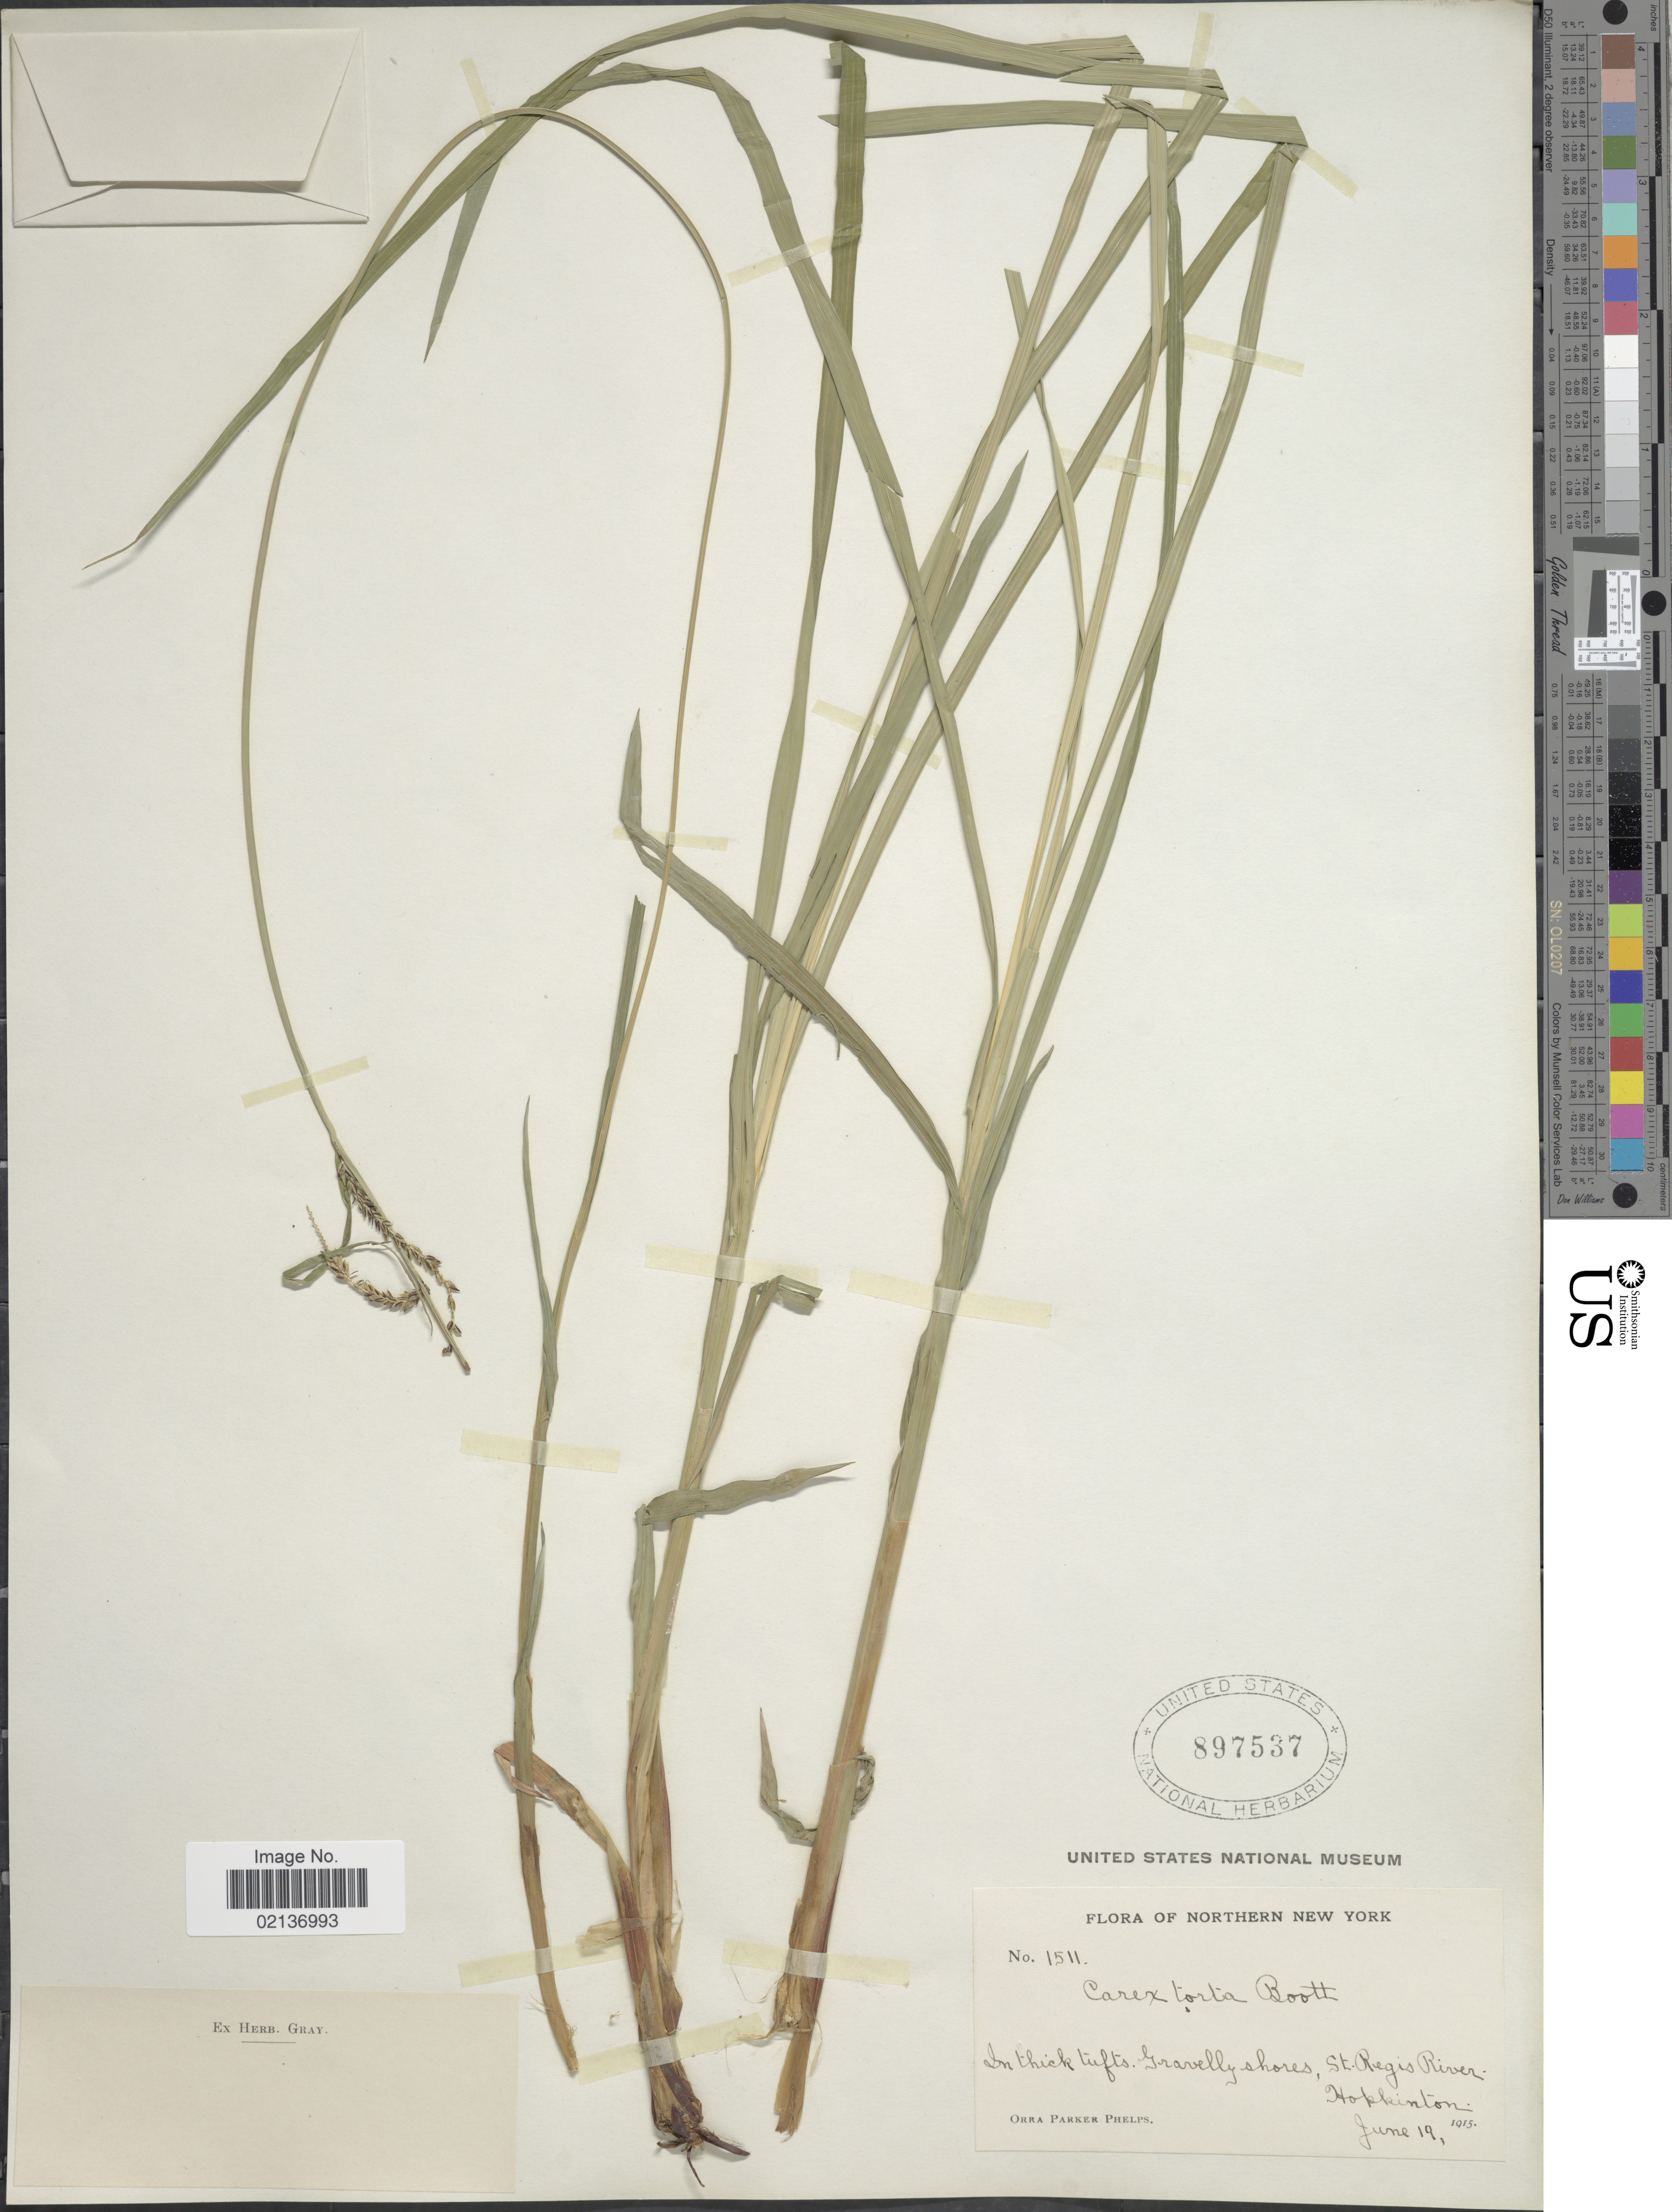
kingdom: Plantae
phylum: Tracheophyta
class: Liliopsida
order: Poales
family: Cyperaceae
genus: Carex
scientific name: Carex torta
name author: Boott ex Tuck.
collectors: O. P. Phelps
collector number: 1511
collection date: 1915-06-19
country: United States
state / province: New York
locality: Northern New York, St. Regis River, Hopkinton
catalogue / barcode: US 897537